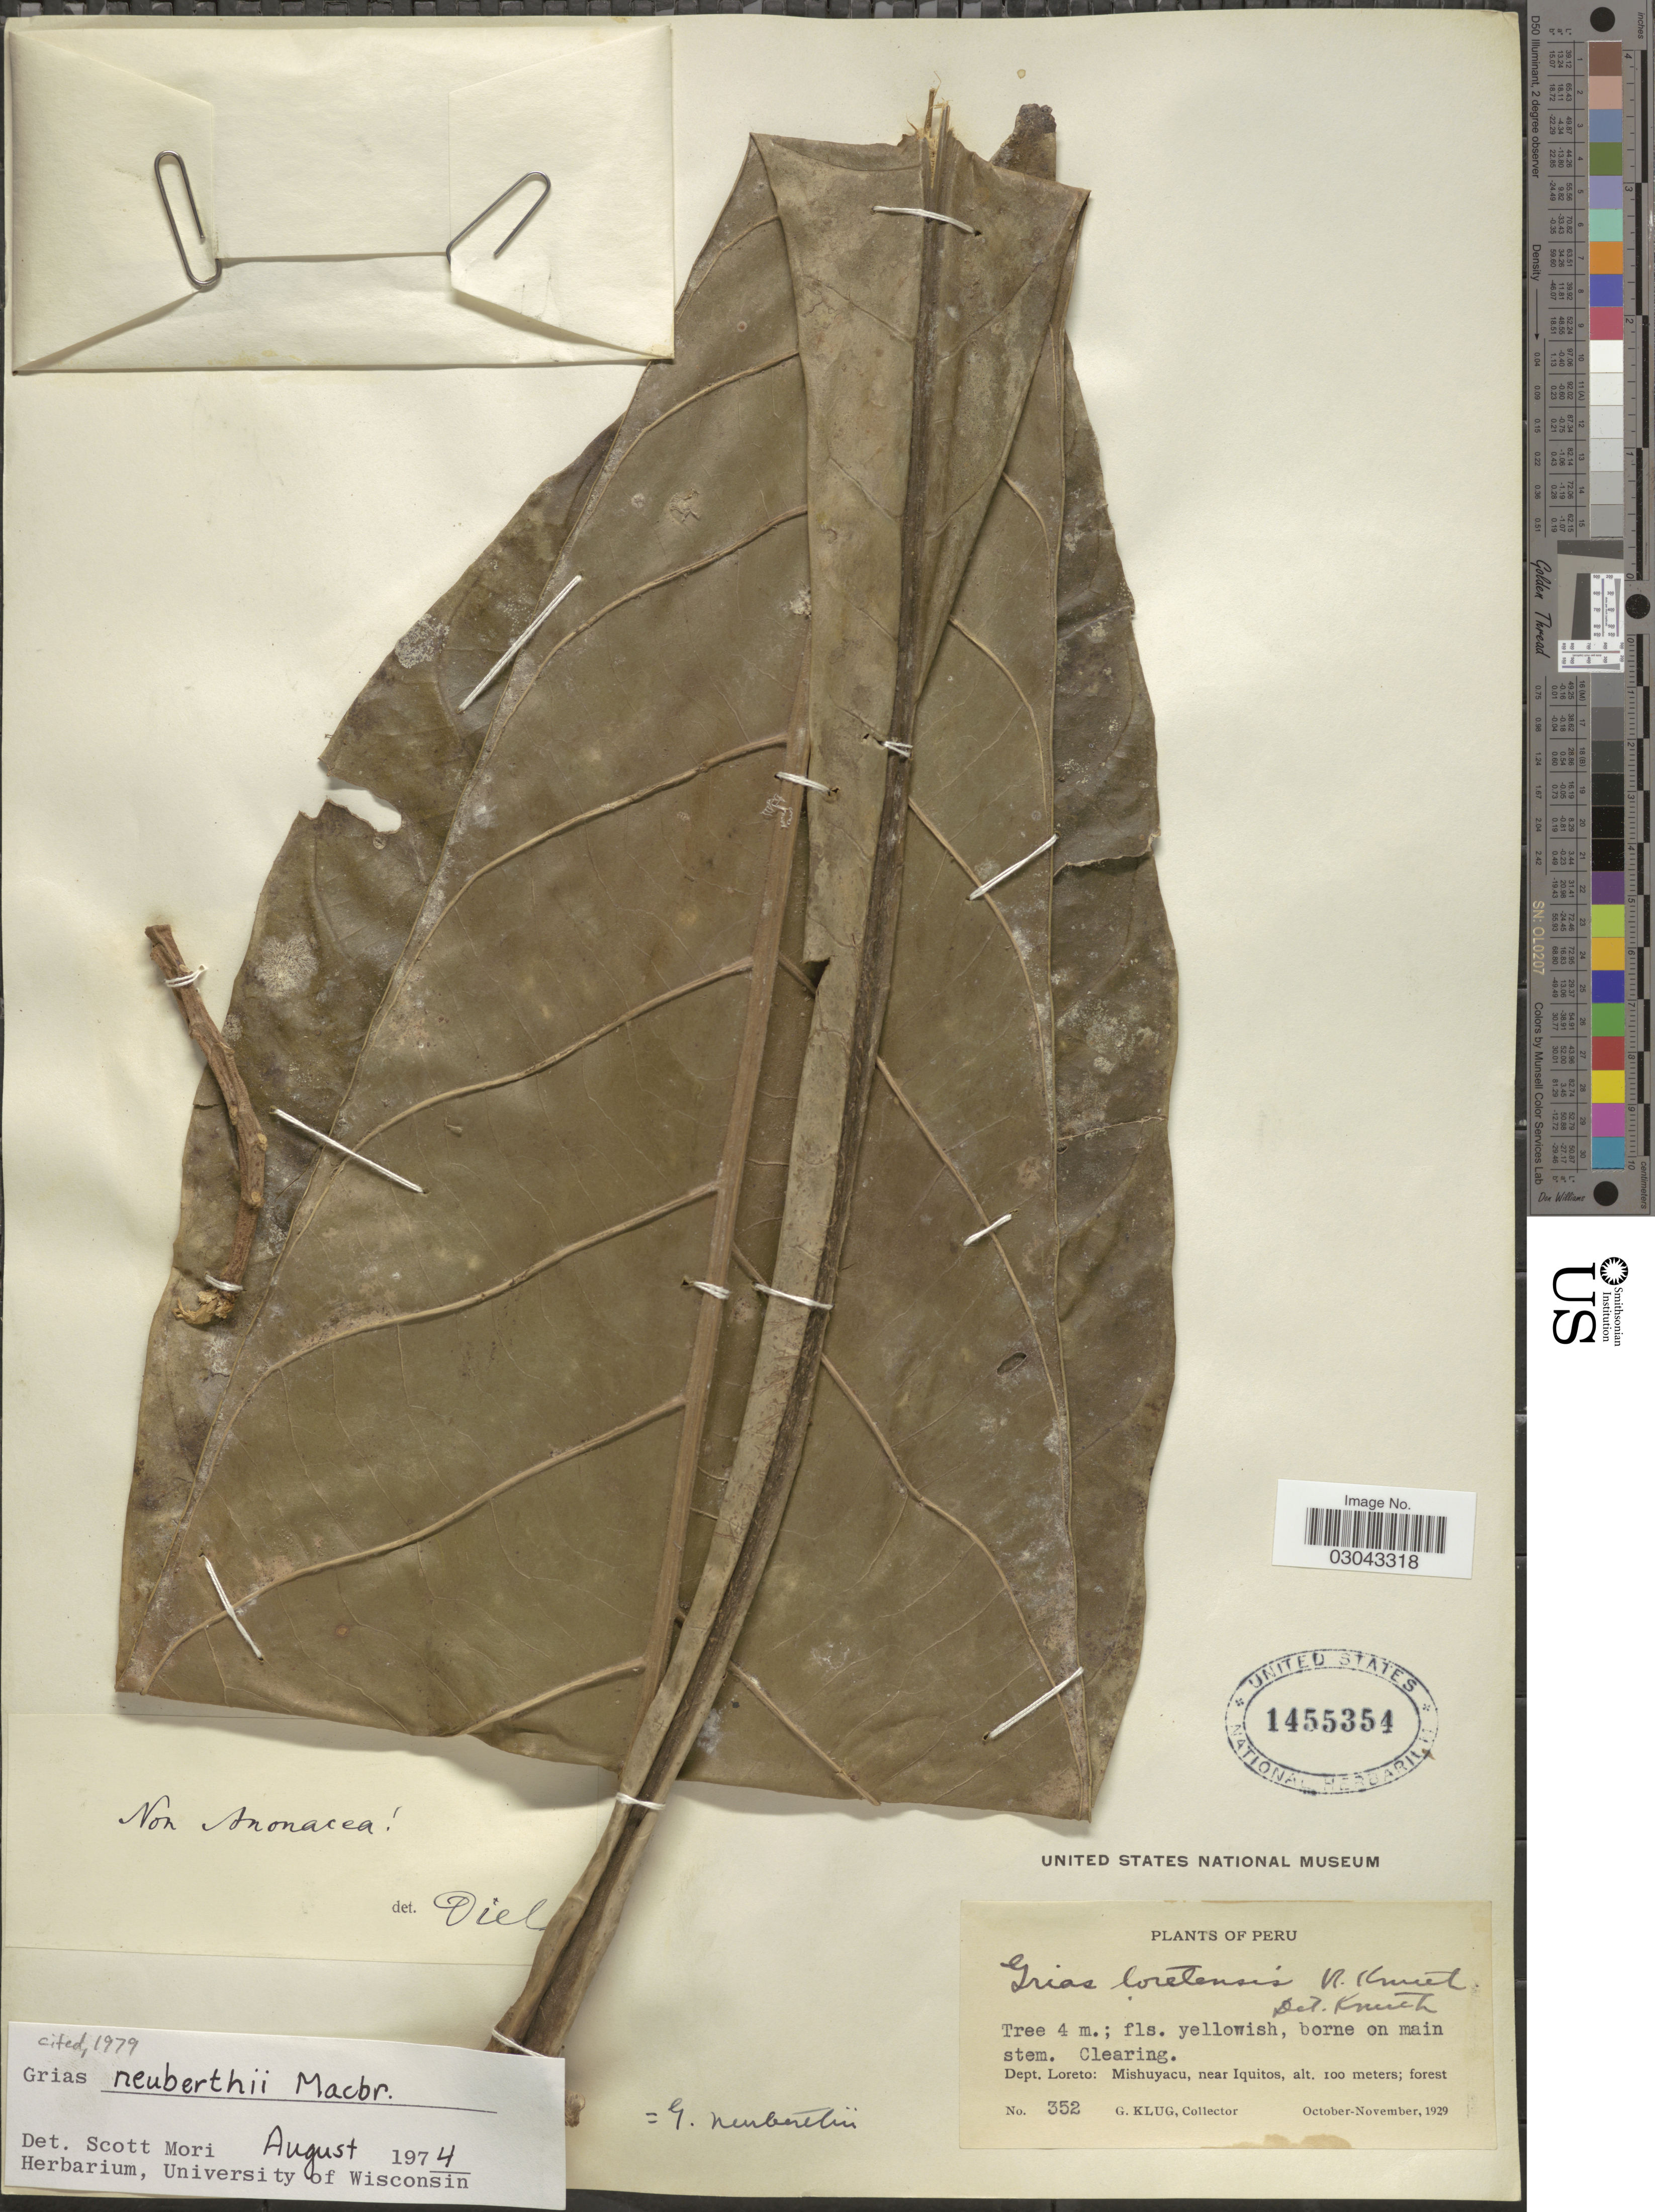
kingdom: Plantae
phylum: Tracheophyta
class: Magnoliopsida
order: Ericales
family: Lecythidaceae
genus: Grias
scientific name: Grias neuberthii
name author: J.F. Macbr.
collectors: G. Klug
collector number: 352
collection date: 1929-10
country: Peru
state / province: Loreto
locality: Dept. Loreto: Mishuyacu, near Iquitos.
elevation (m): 100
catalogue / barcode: US 1455354